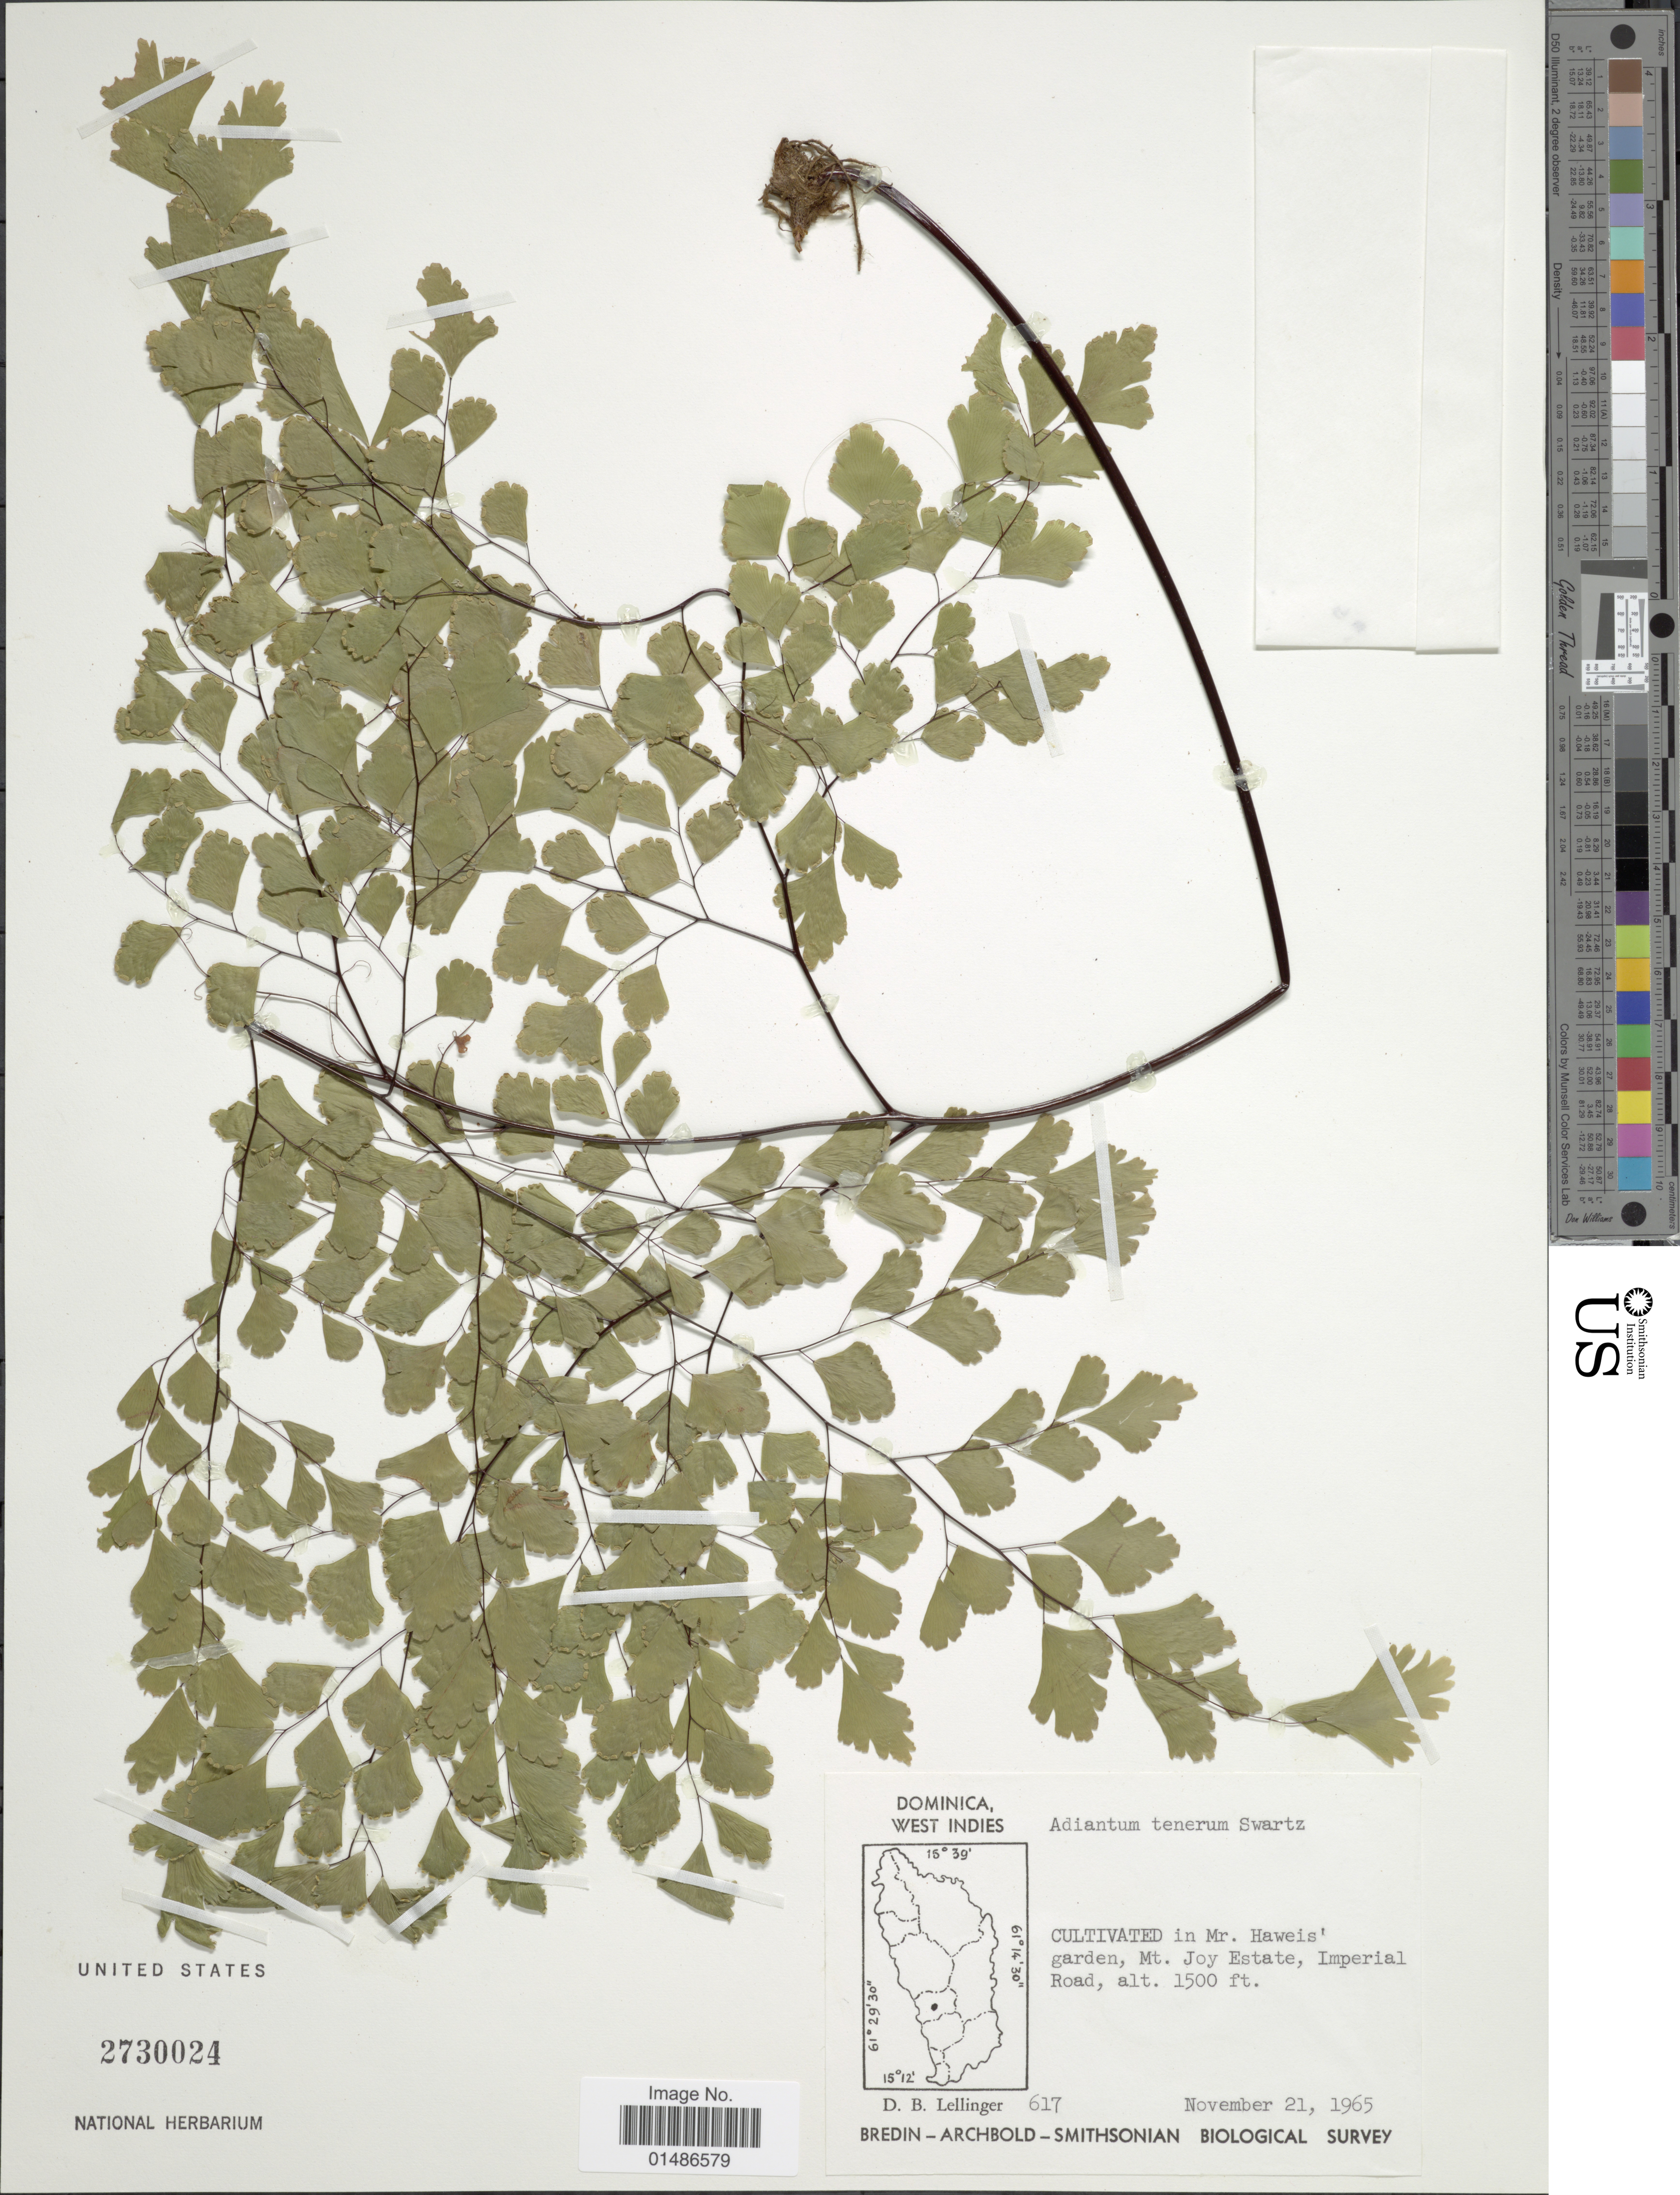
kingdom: Plantae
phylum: Tracheophyta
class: Polypodiopsida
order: Polypodiales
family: Pteridaceae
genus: Adiantum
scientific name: Adiantum tenerum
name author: Sw.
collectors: D. B. Lellinger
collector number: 617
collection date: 1965-11-21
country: Dominica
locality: West Indies. Cultivated in Mr. Haweis' garden, Mt. Joy Estate, Imperial Road.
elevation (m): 457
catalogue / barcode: US 2730024